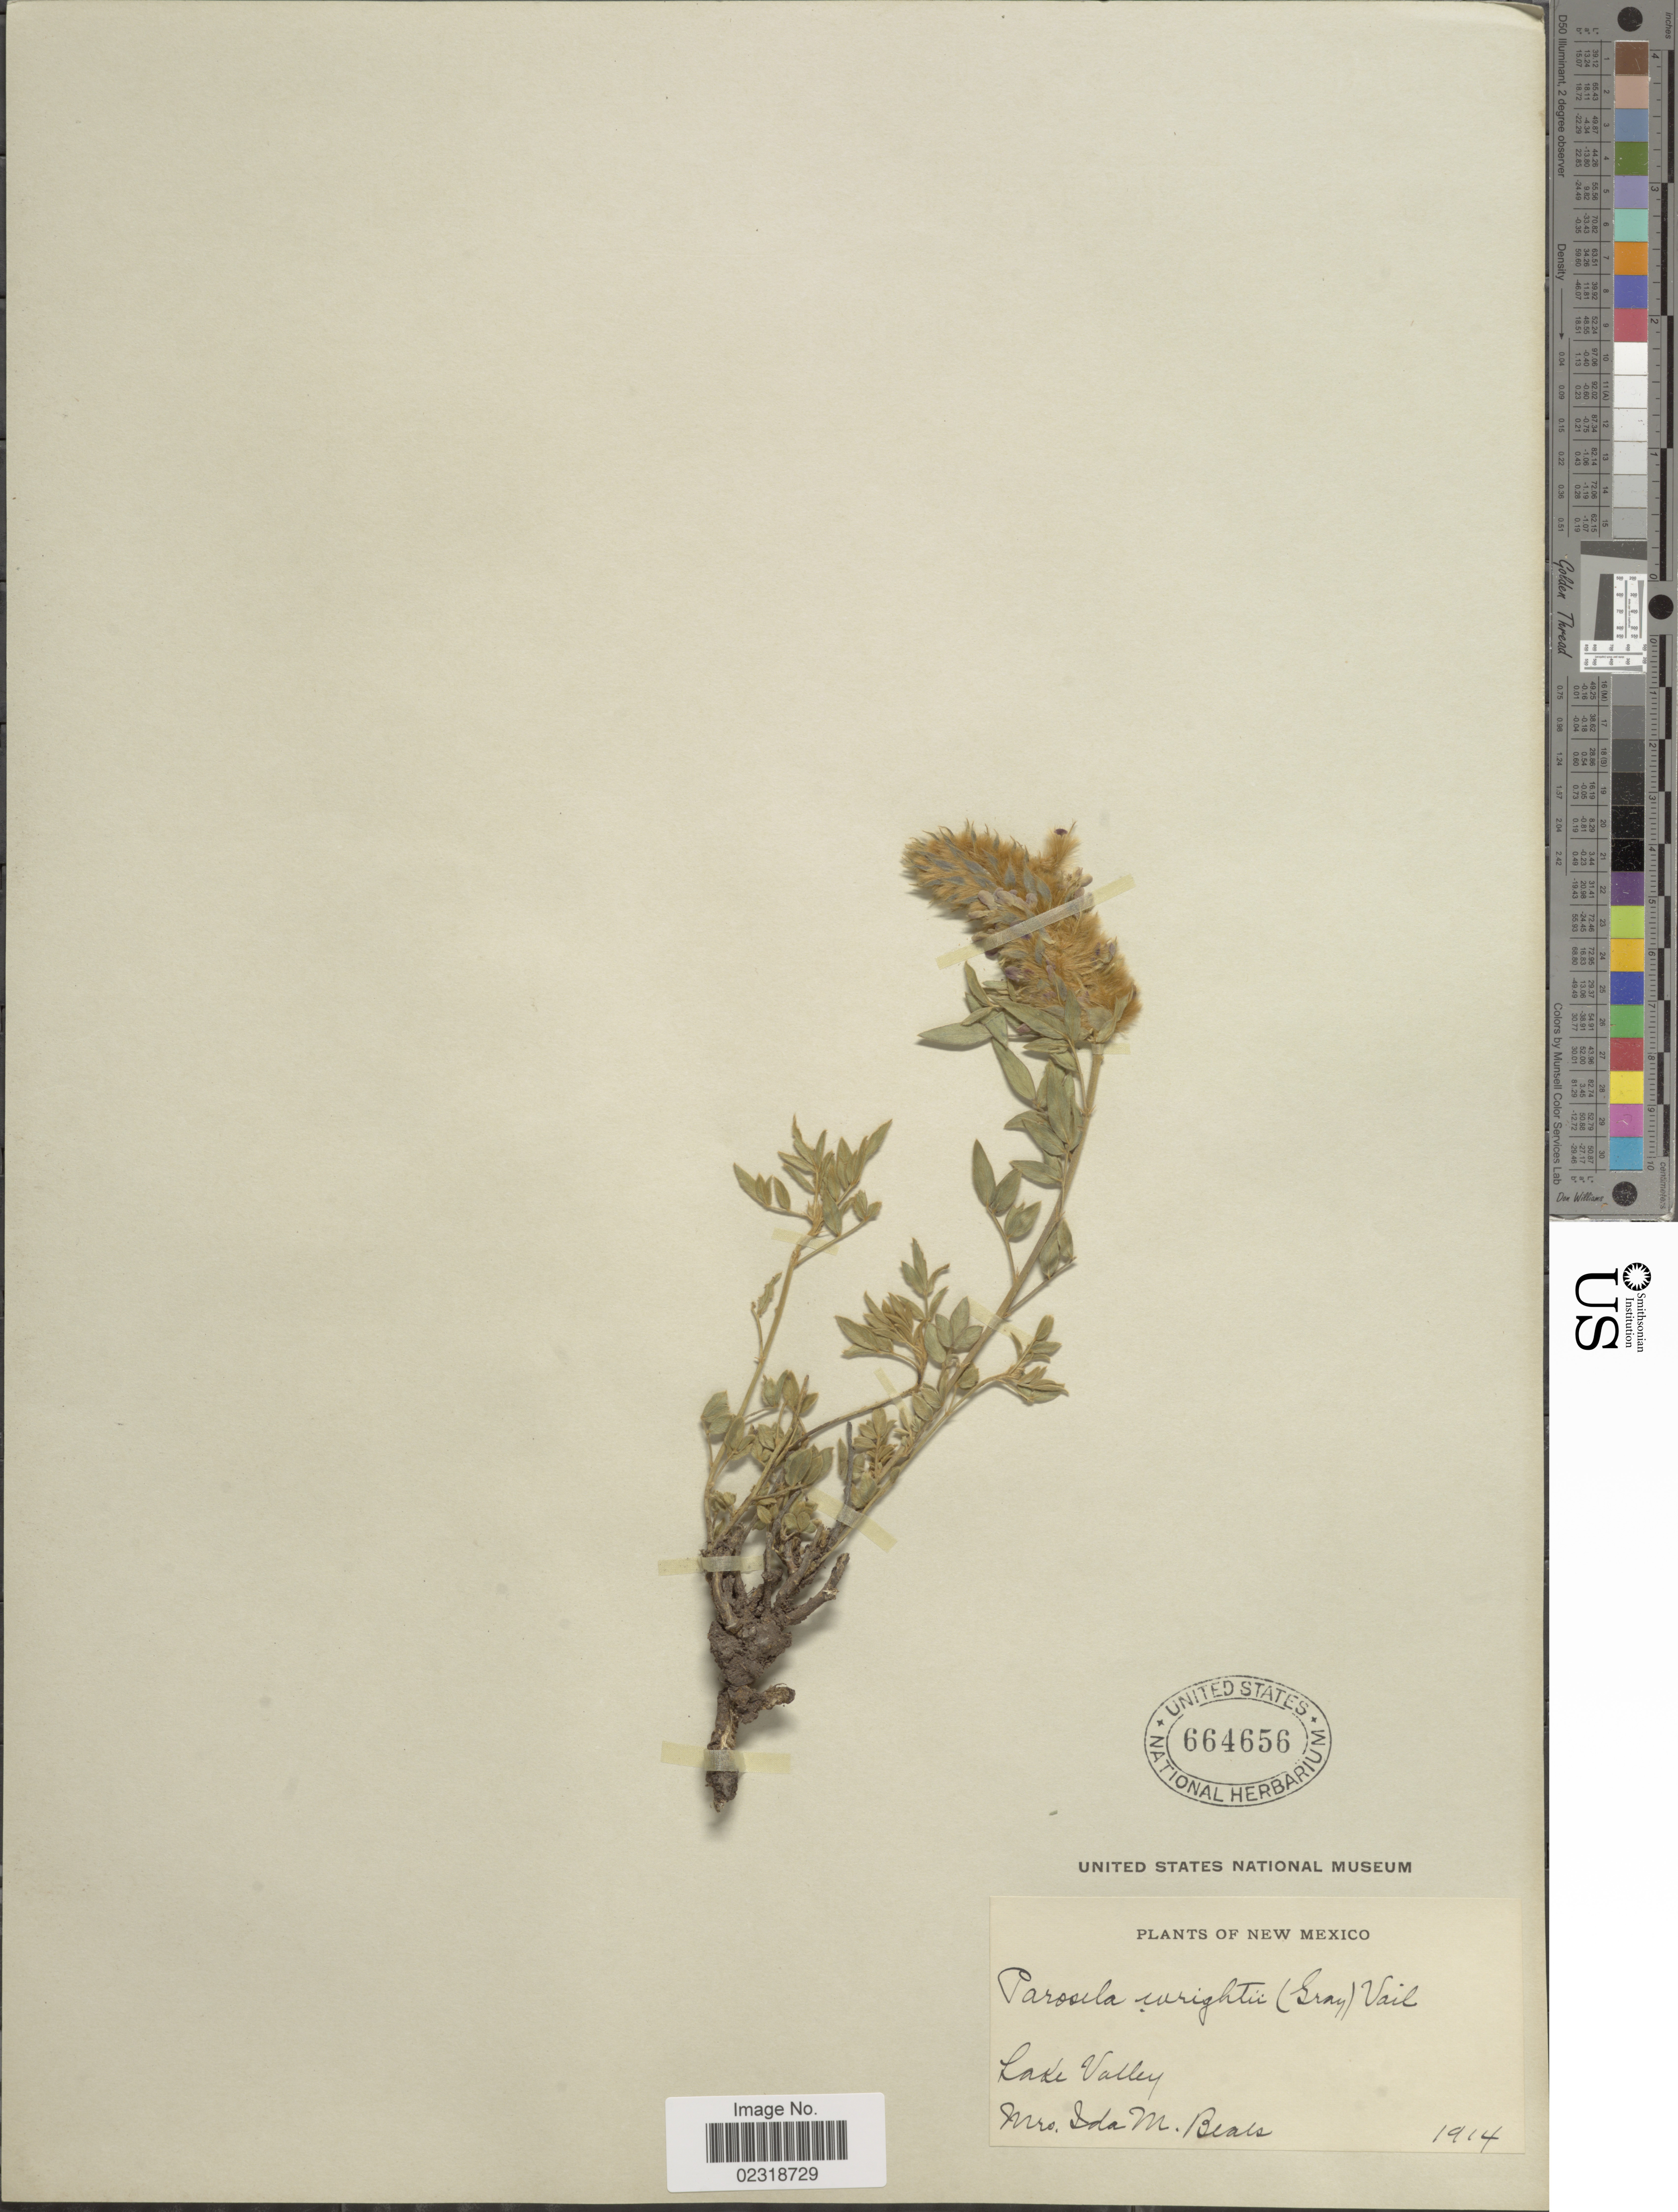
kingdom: Plantae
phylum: Tracheophyta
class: Magnoliopsida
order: Fabales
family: Fabaceae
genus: Dalea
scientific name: Dalea wrightii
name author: A. Gray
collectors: I. M. Beals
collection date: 1914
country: United States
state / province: New Mexico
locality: Lake Valley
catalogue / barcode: US 664656